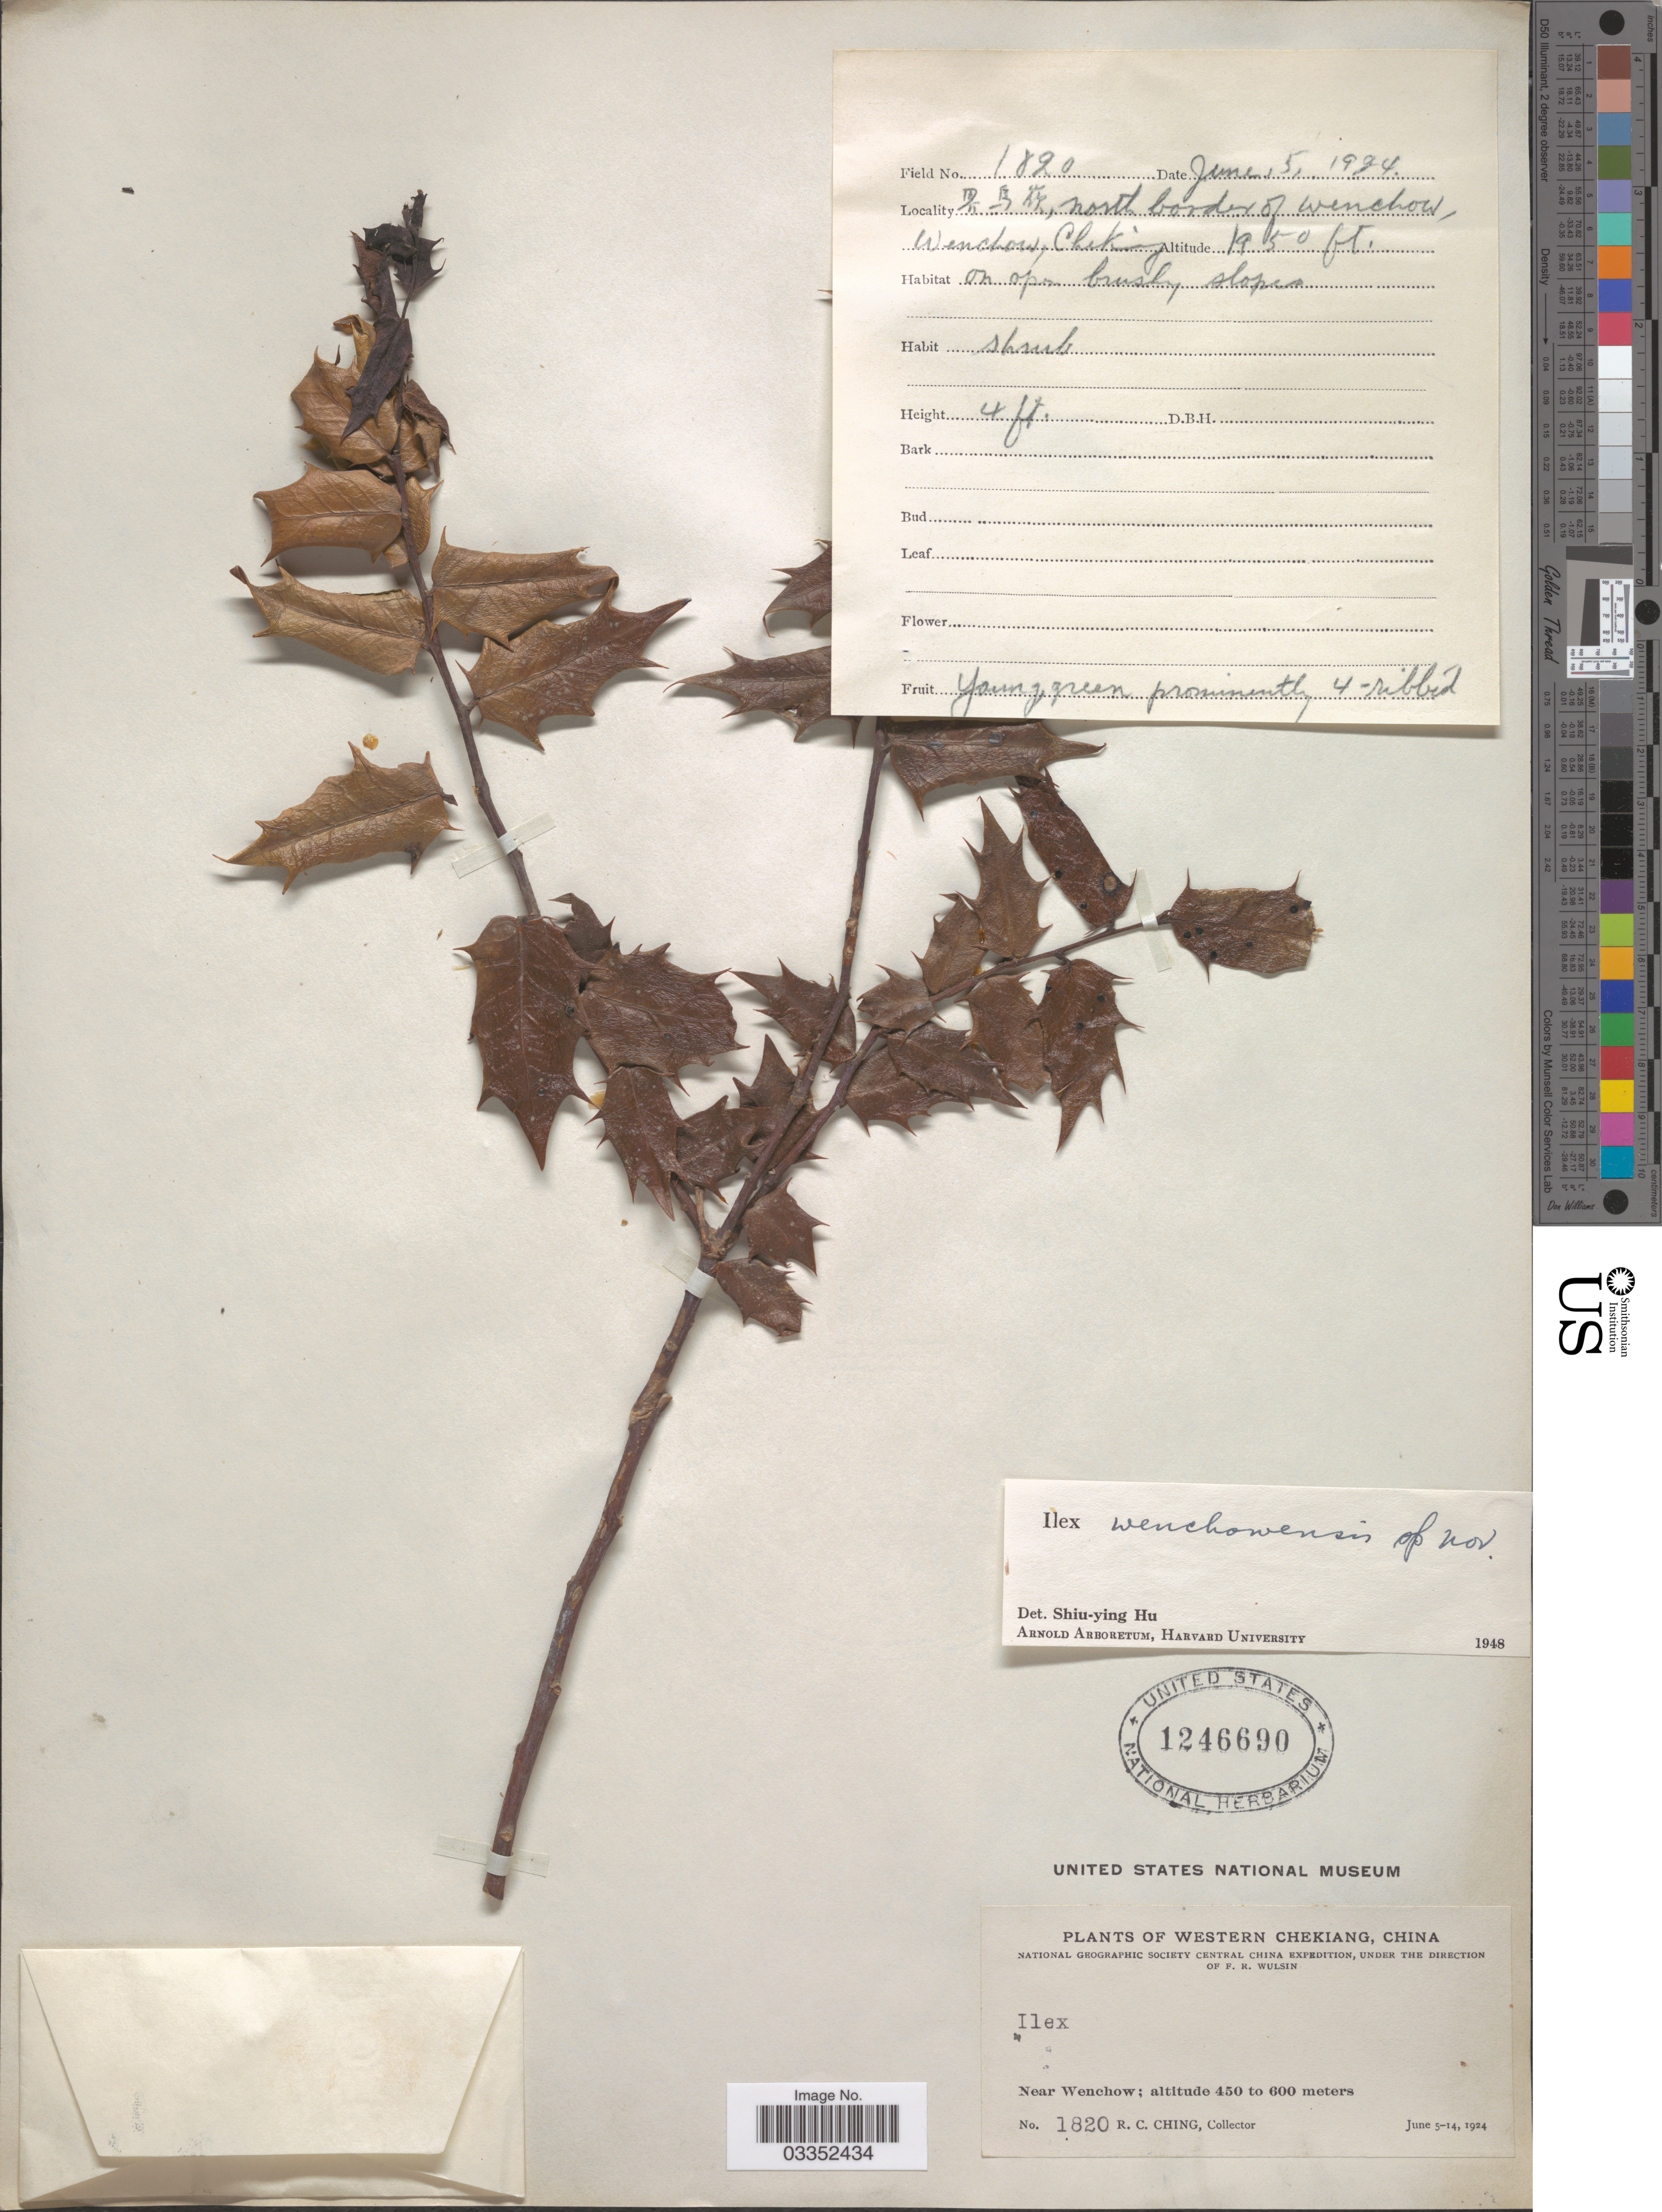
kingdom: Plantae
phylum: Tracheophyta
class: Magnoliopsida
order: Aquifoliales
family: Aquifoliaceae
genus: Ilex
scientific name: Ilex wenchowensis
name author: S.Y. Hu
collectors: R. C. Ching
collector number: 1820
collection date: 1924-06-05/1924-06-14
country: China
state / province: Zhejiang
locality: Western Chekiang, Near Wenchow. X, north border of Wenchow.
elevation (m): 594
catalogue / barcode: US 1246690